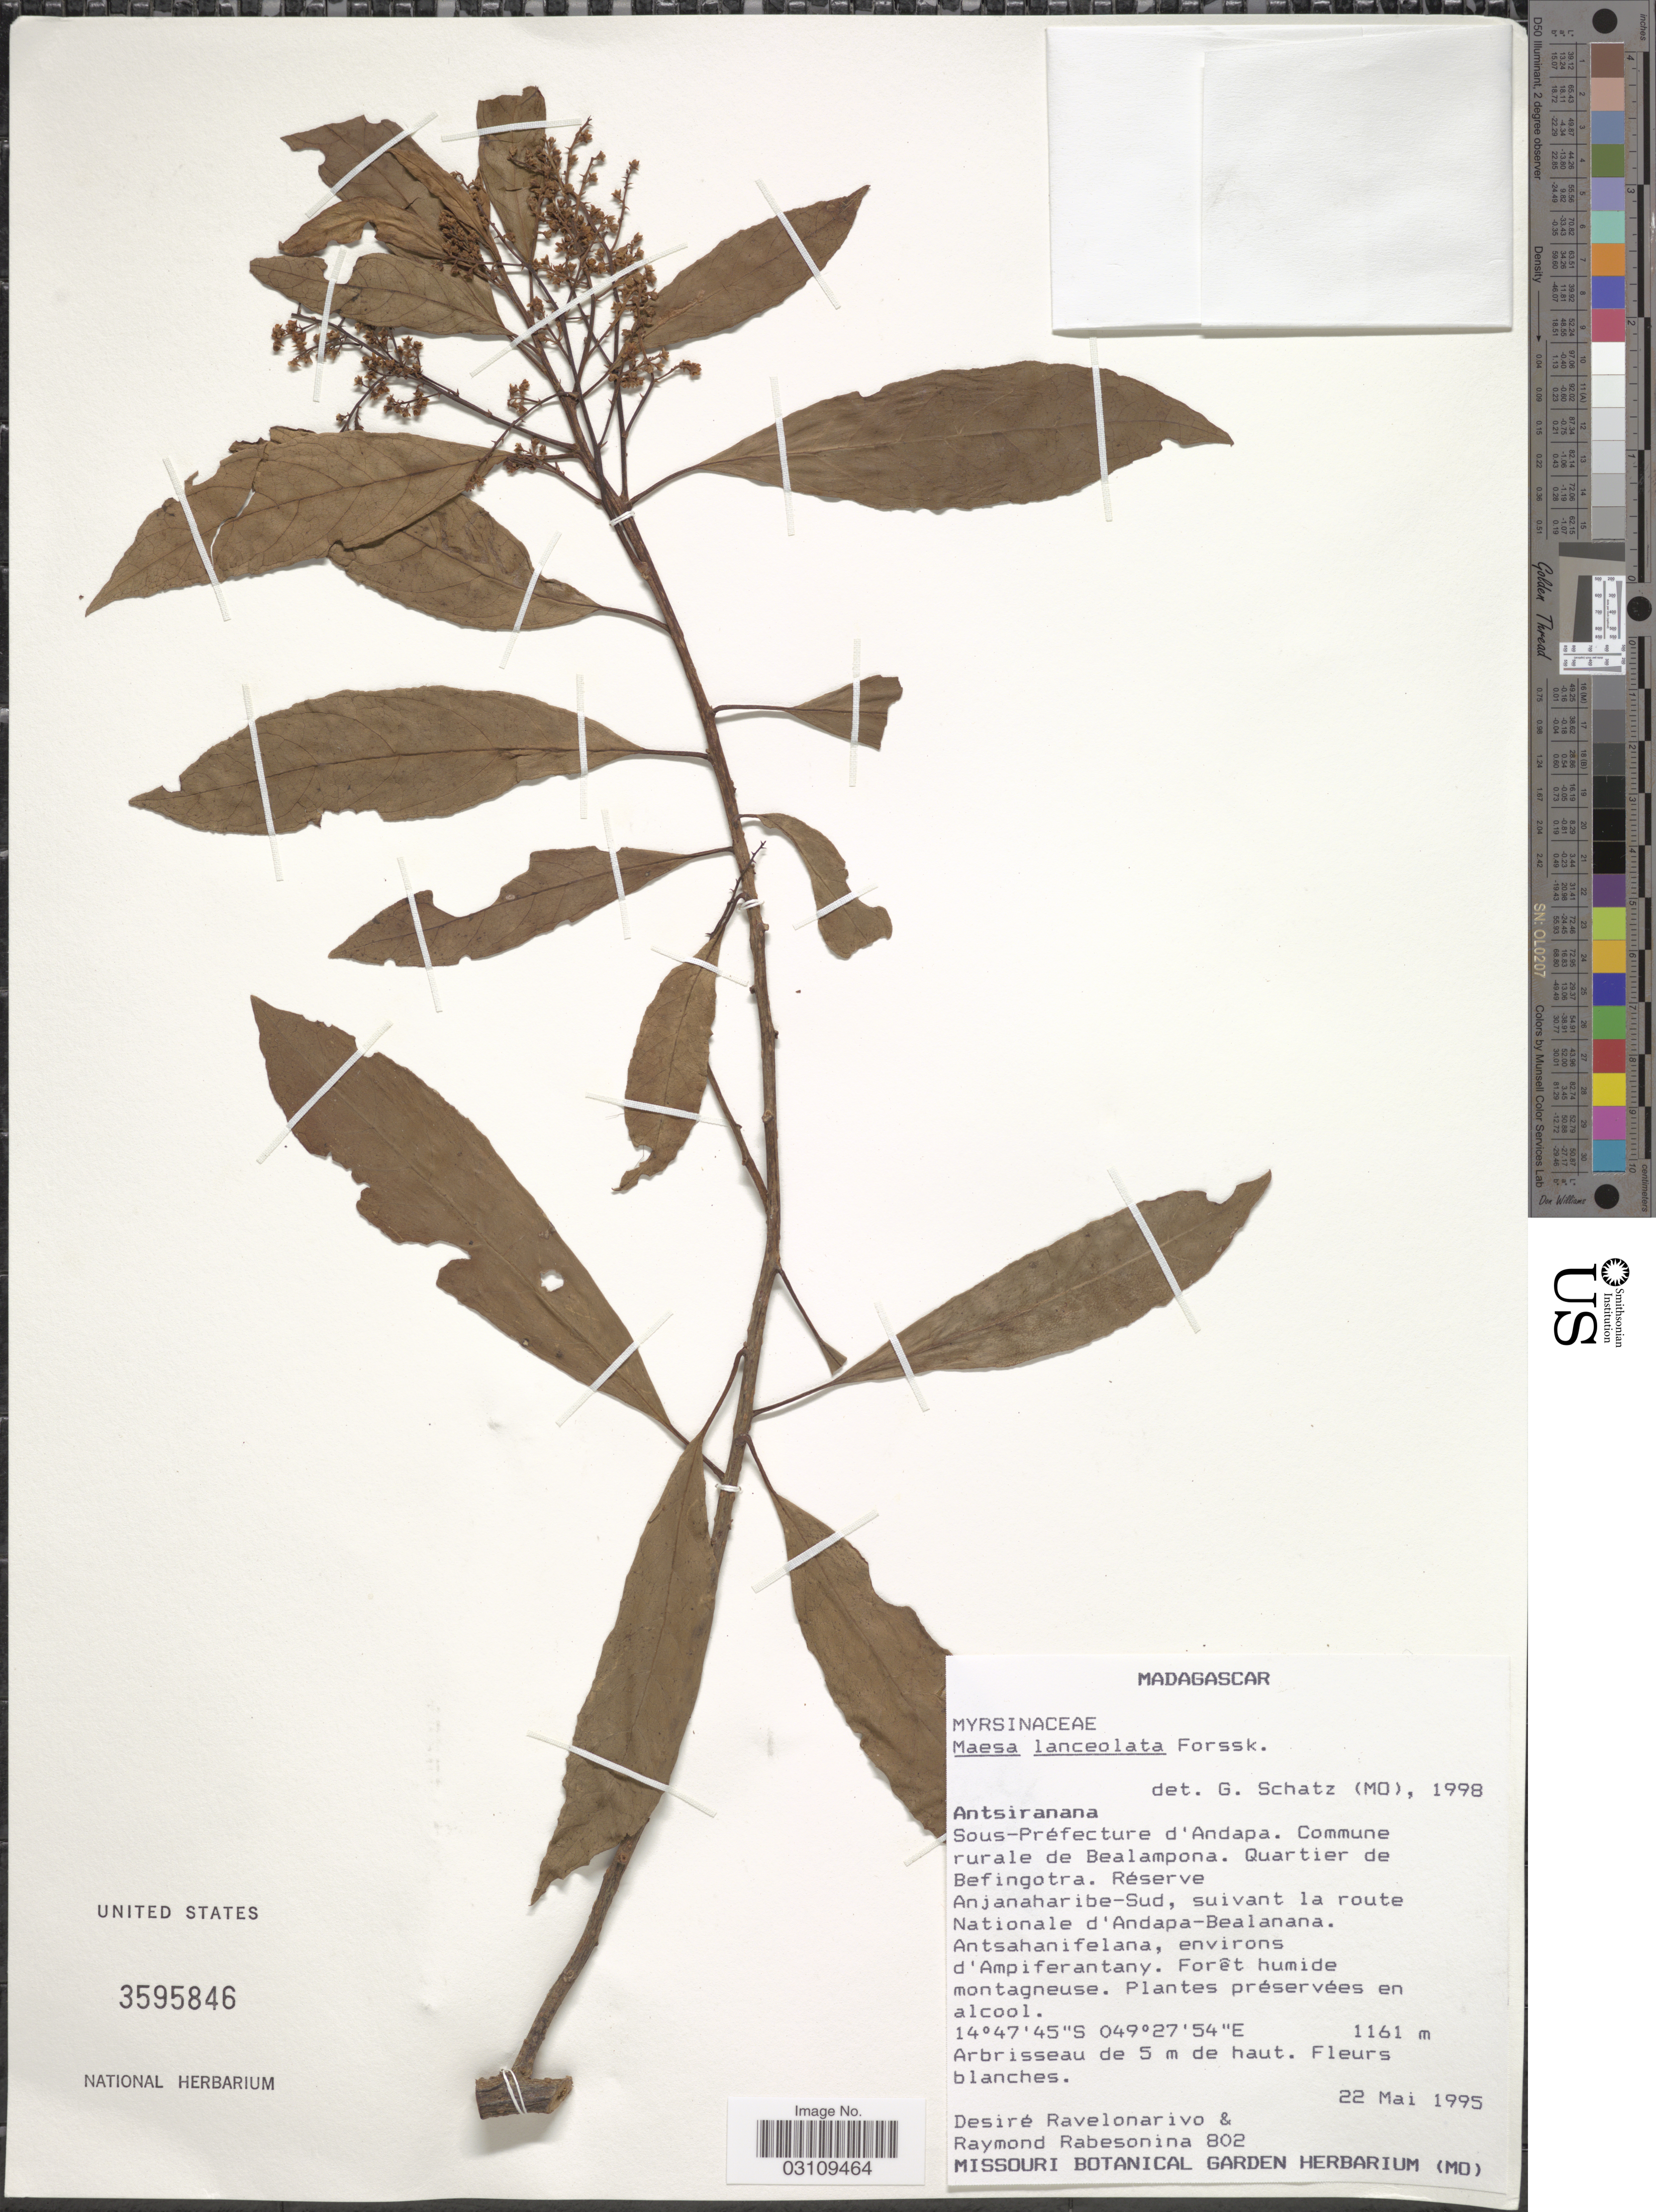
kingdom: Plantae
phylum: Tracheophyta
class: Magnoliopsida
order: Ericales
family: Primulaceae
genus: Maesa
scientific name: Maesa lanceolata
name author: Forssk.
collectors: D. Ravelonarivo & R. Rabesonina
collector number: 802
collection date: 1995-05-22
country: Madagascar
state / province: Sava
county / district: Andapa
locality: Sous-Préfecture d'Andapa. Commune rurale de Bealampona. Quartier de Befingotra. Réserve Anjanaharibe-Sud, suivant la route Nationale d'Andapa-Bealanana. Antsahanifelana, environs d'Ampiferantany.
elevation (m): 1161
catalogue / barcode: US 3595846